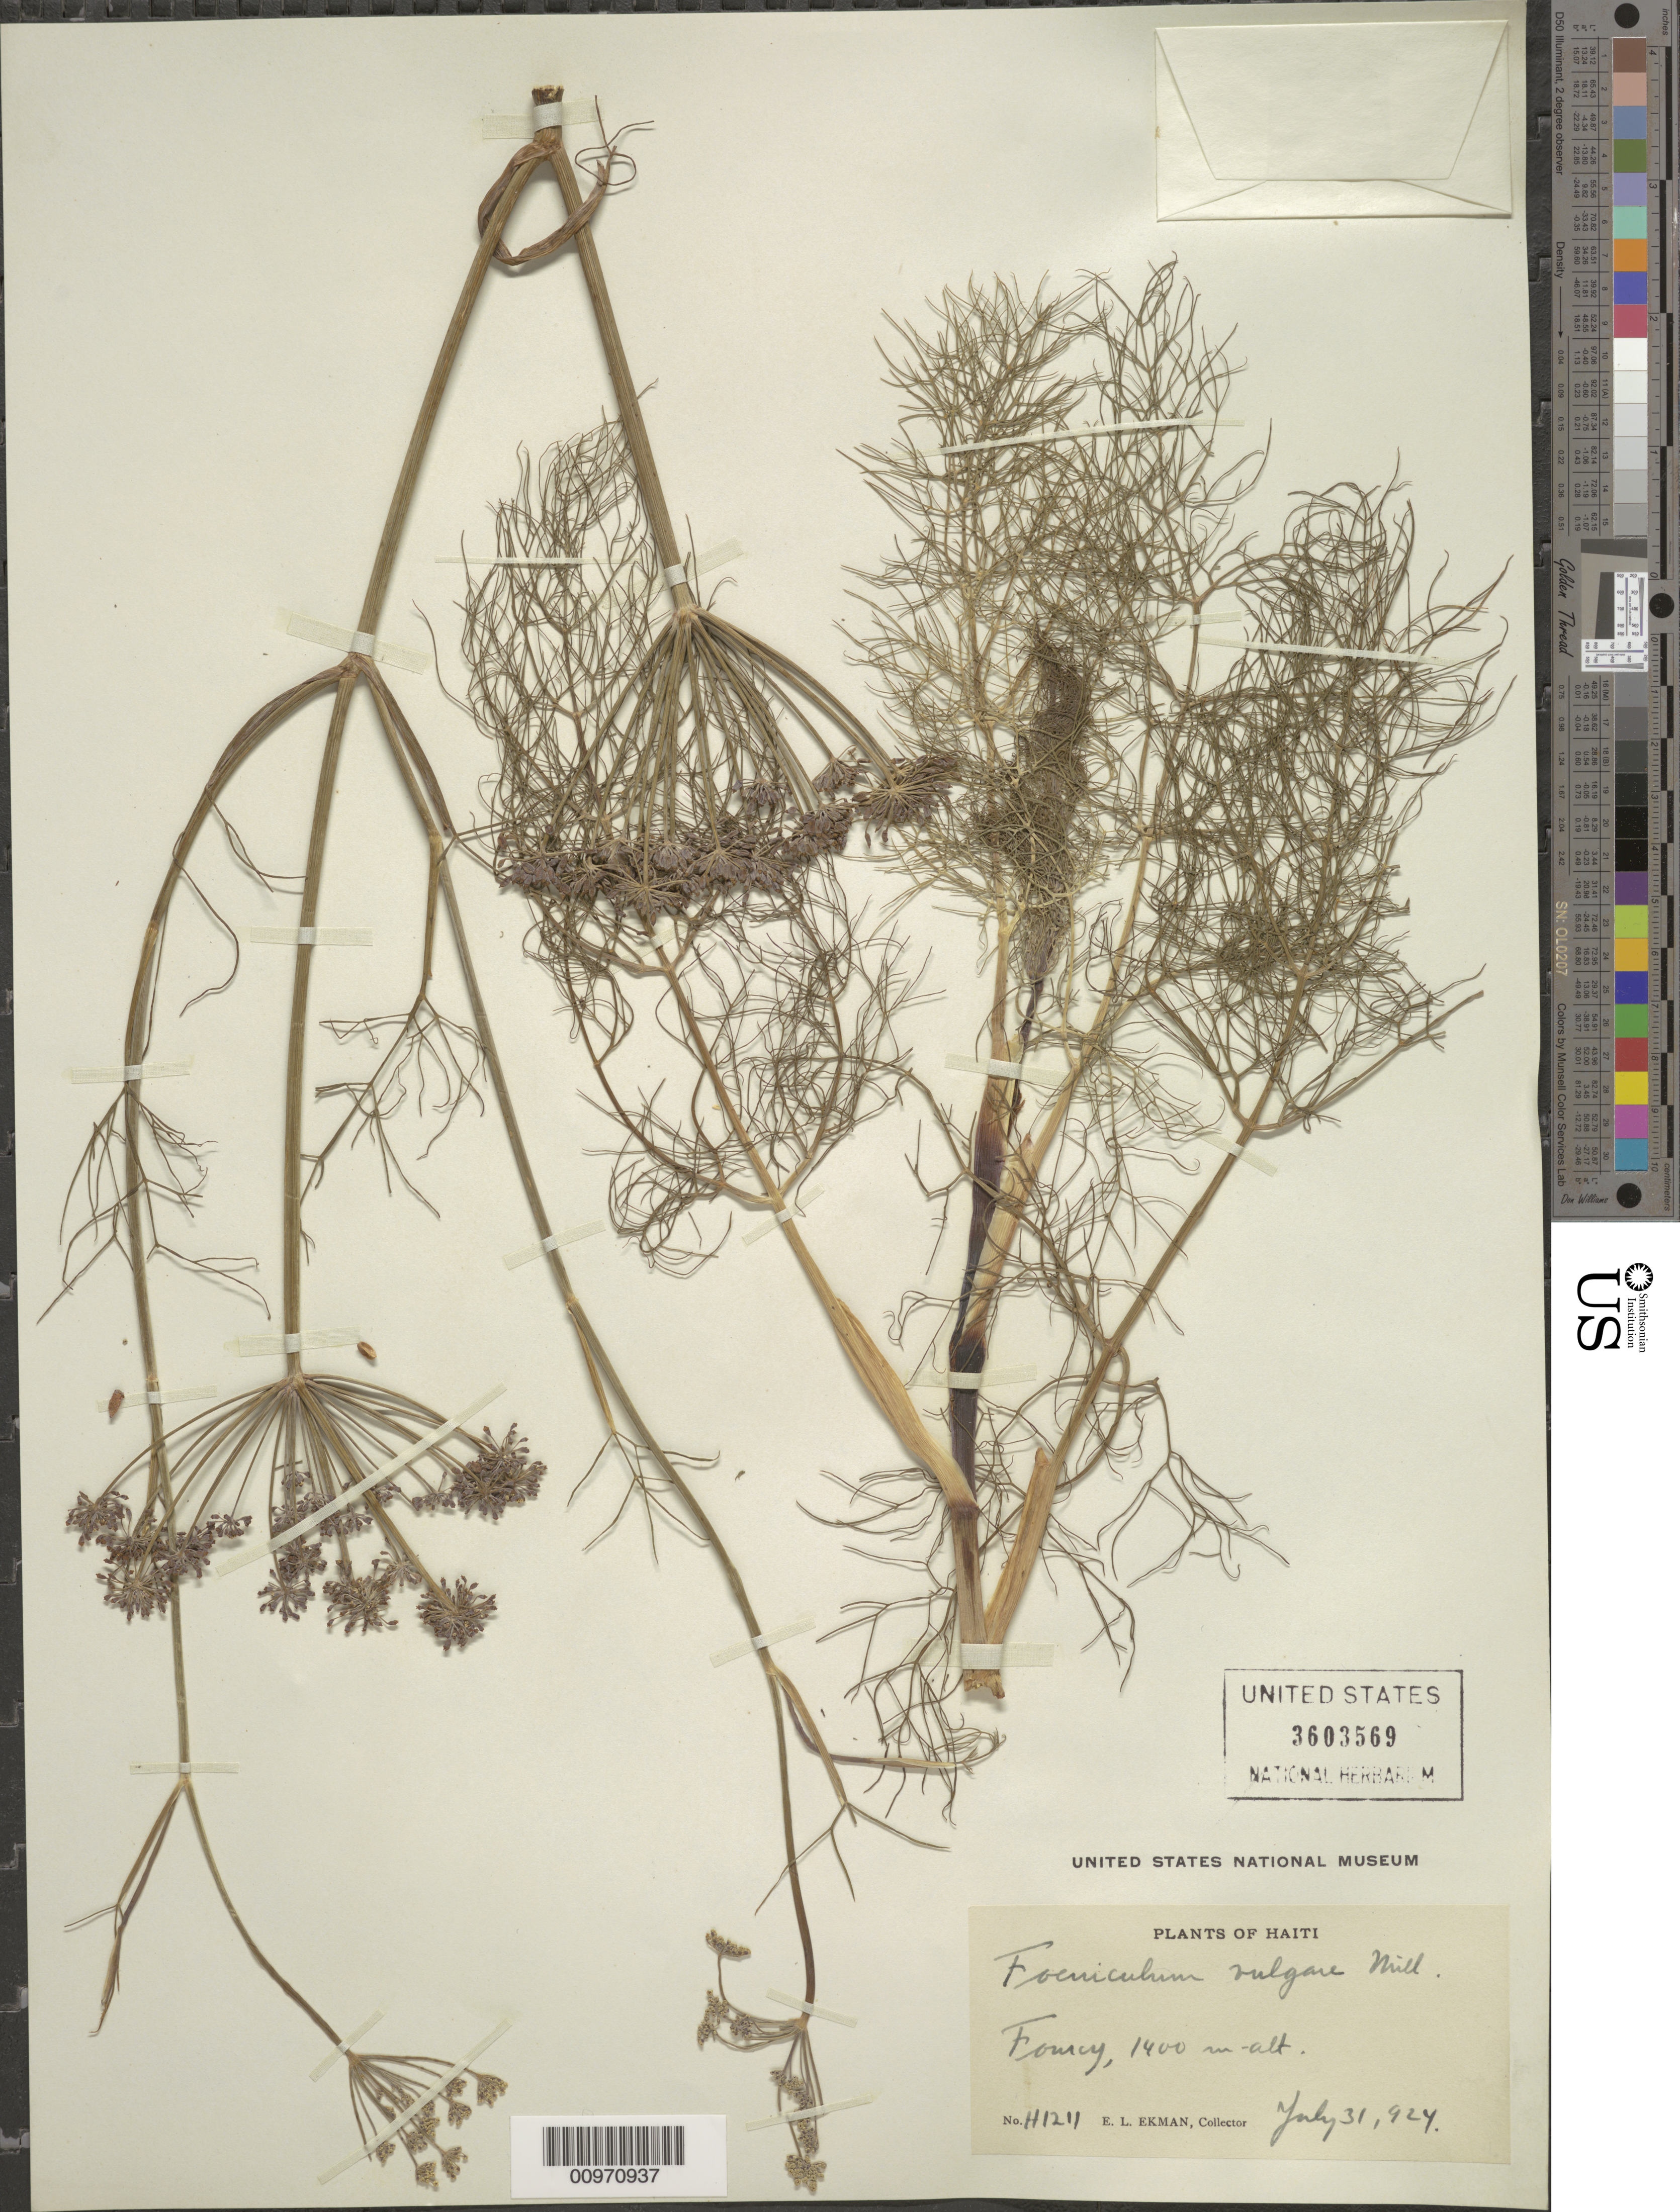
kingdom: Plantae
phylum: Tracheophyta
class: Magnoliopsida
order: Apiales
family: Apiaceae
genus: Foeniculum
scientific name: Foeniculum vulgare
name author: Mill.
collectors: E. L. Ekman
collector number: H 1211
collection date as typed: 31 Jul 1924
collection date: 1924-07-31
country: Haiti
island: Hispaniola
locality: Fourcy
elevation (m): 1400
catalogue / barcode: US 3603569